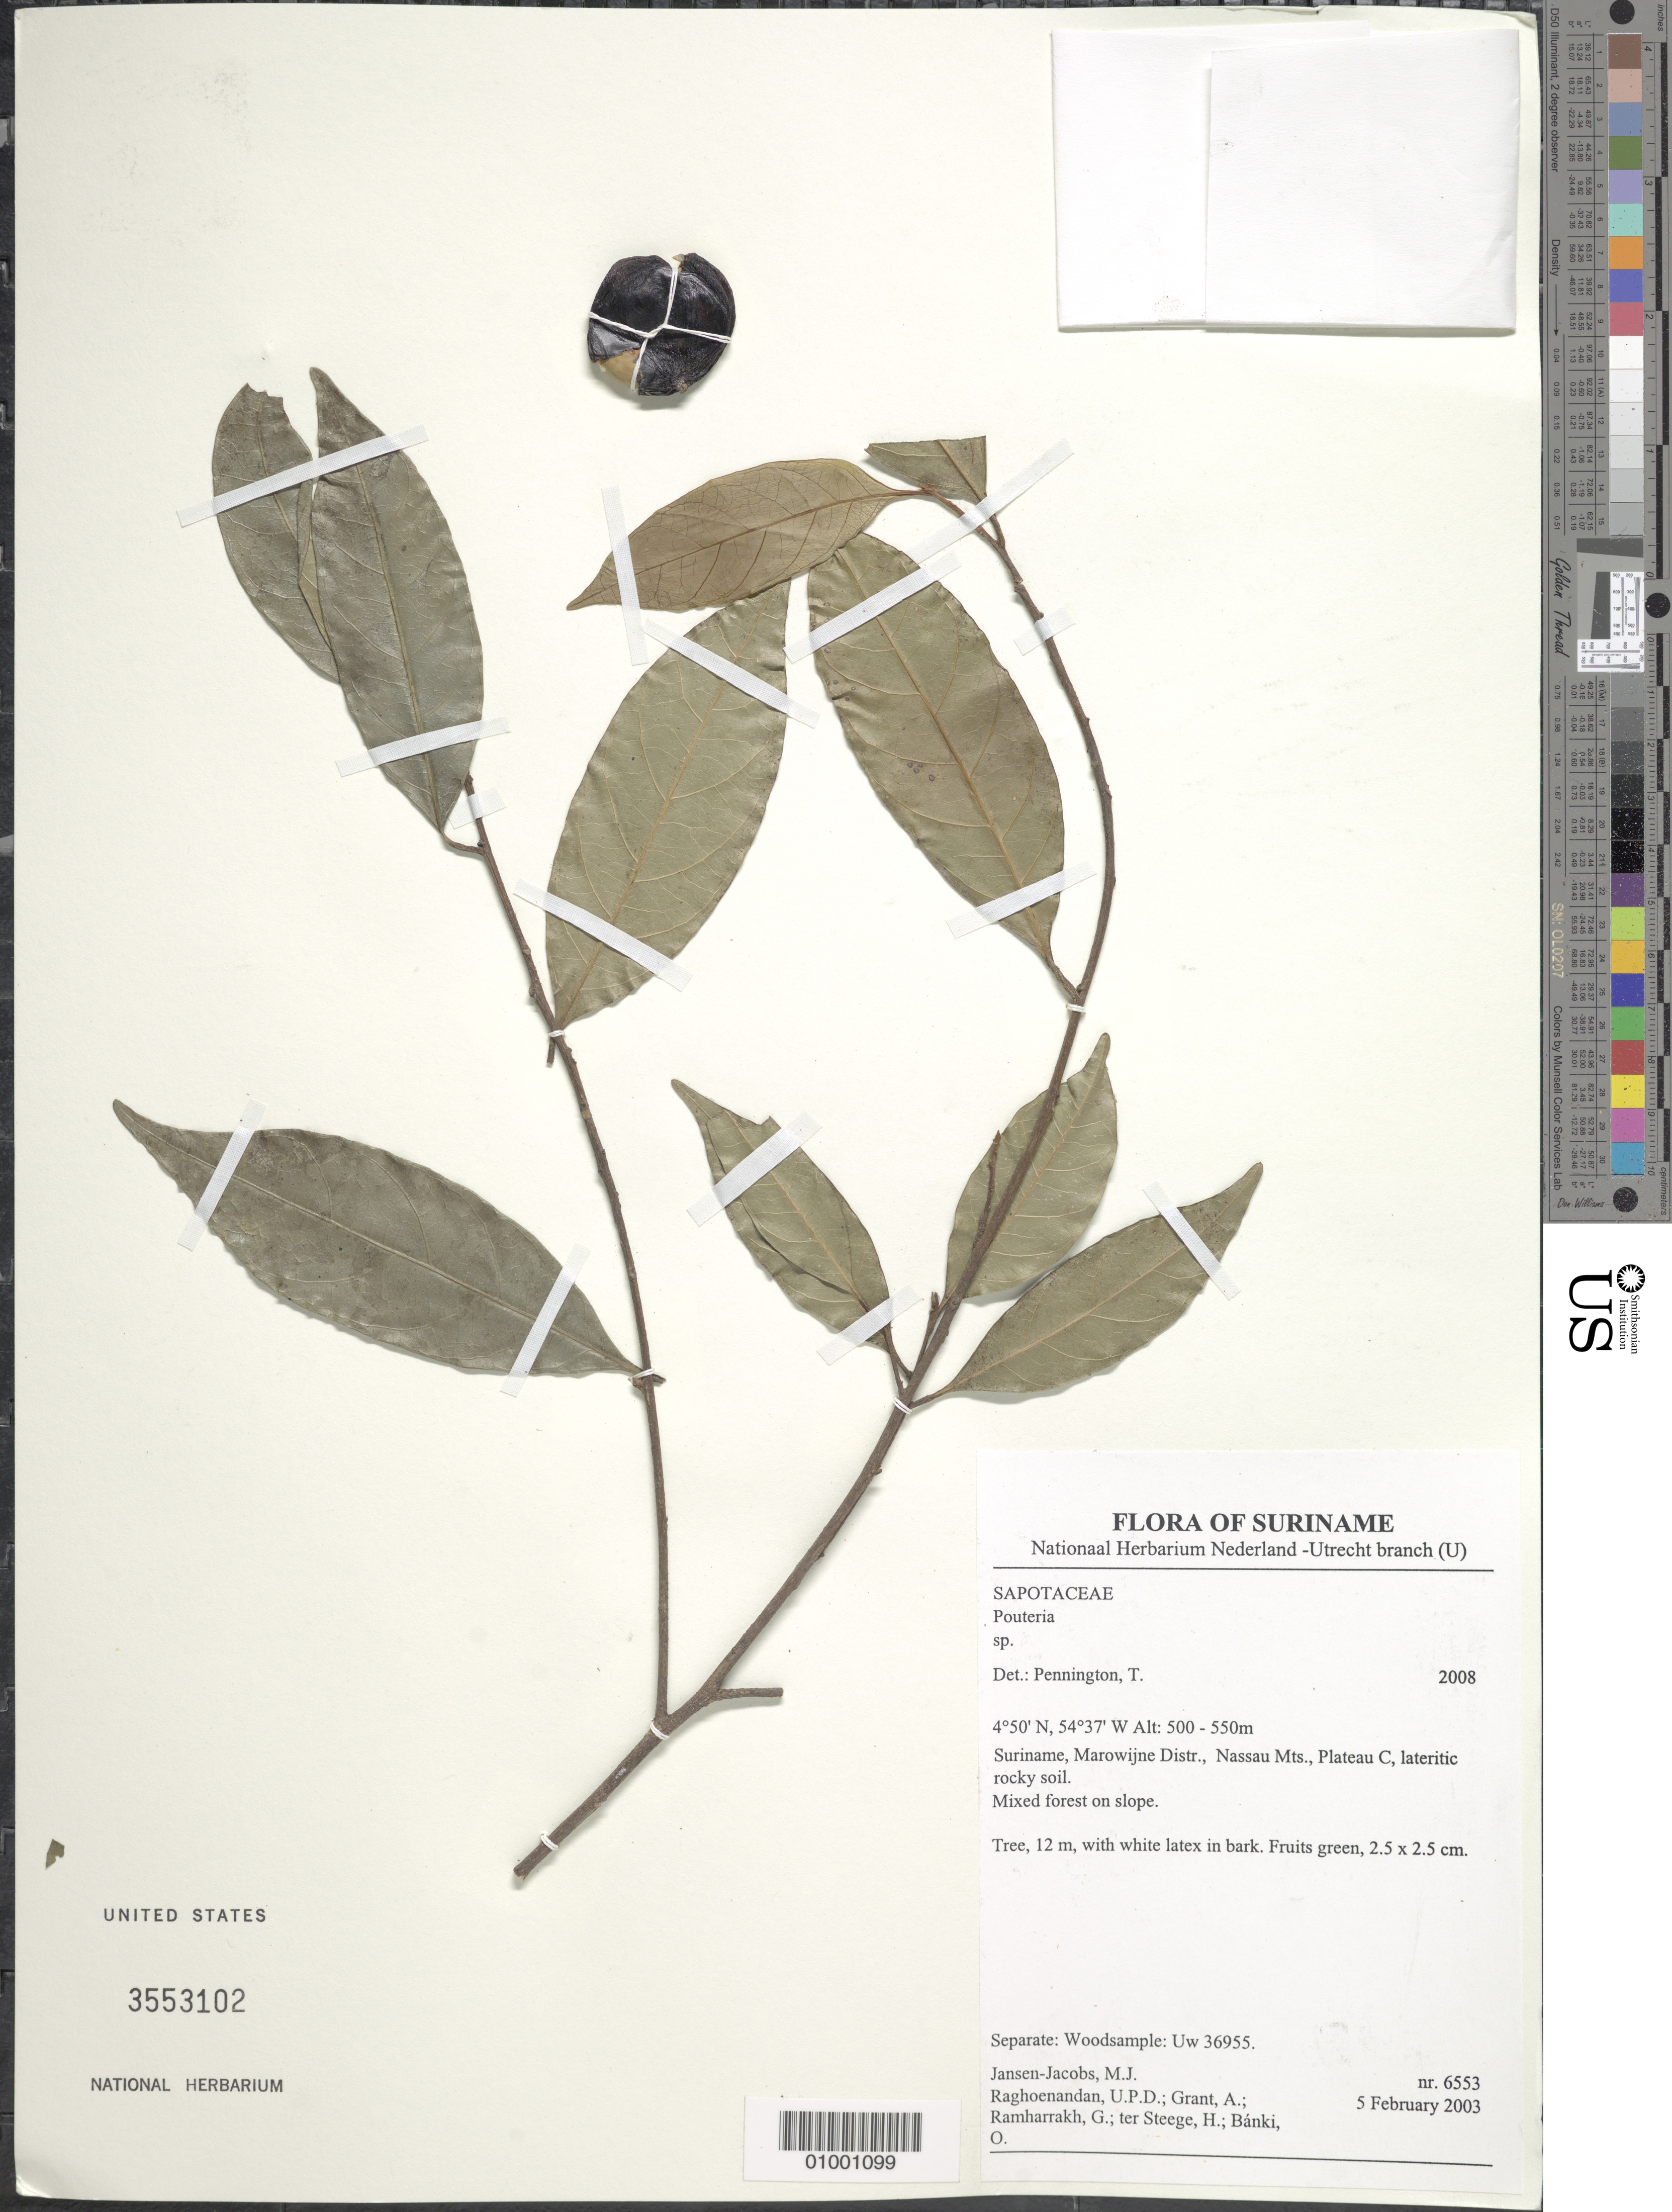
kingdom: Plantae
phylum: Tracheophyta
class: Magnoliopsida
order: Ericales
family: Sapotaceae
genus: Pouteria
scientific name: Pouteria sp.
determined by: Pennington, T. D., (K)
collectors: M. J. Jansen-Jacobs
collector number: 6553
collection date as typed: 5-Feb-03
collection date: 2003-02-05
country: Suriname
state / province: Marowijne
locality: Nassau Mts., Plateau C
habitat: Lateritic rocky soil. Mixed forest on slope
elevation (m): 500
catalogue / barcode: US 3553102